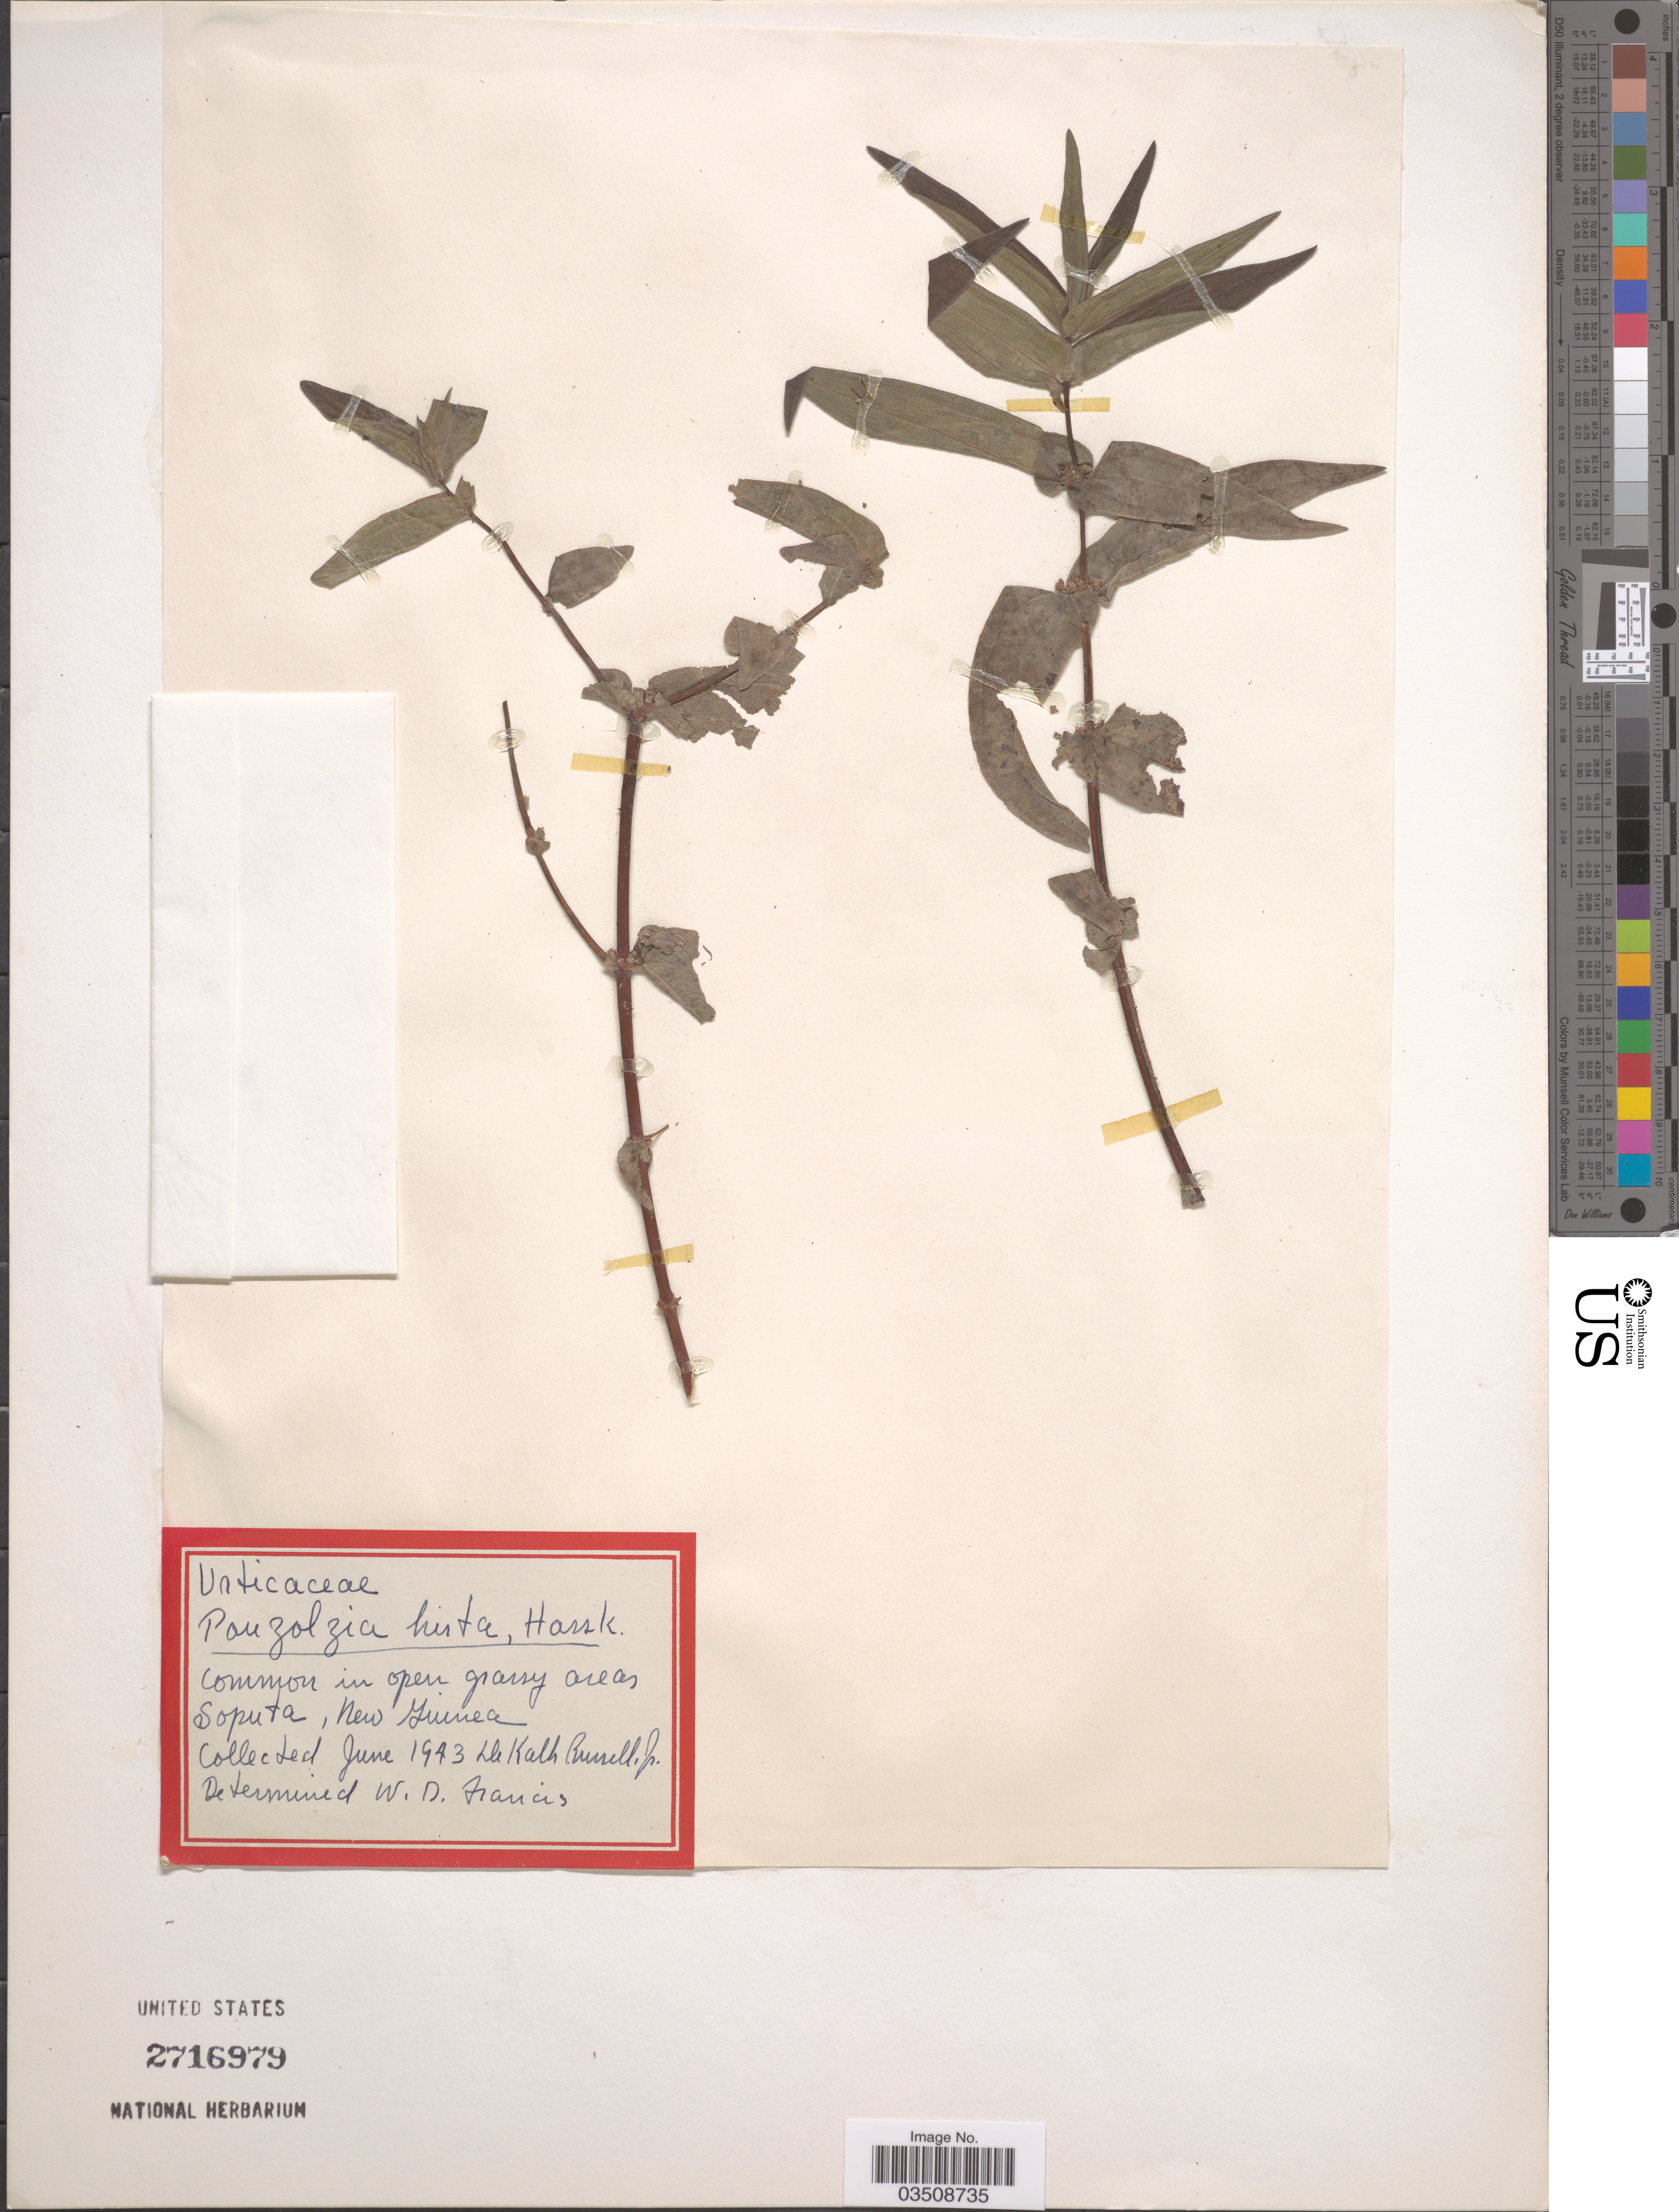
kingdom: Plantae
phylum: Tracheophyta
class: Magnoliopsida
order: Rosales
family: Urticaceae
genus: Gonostegia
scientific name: Gonostegia triandra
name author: (Blume) Miq.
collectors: D. K. Russell Jr.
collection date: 1943-06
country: Papua New Guinea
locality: Soputa, New Guinea.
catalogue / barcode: US 2716979